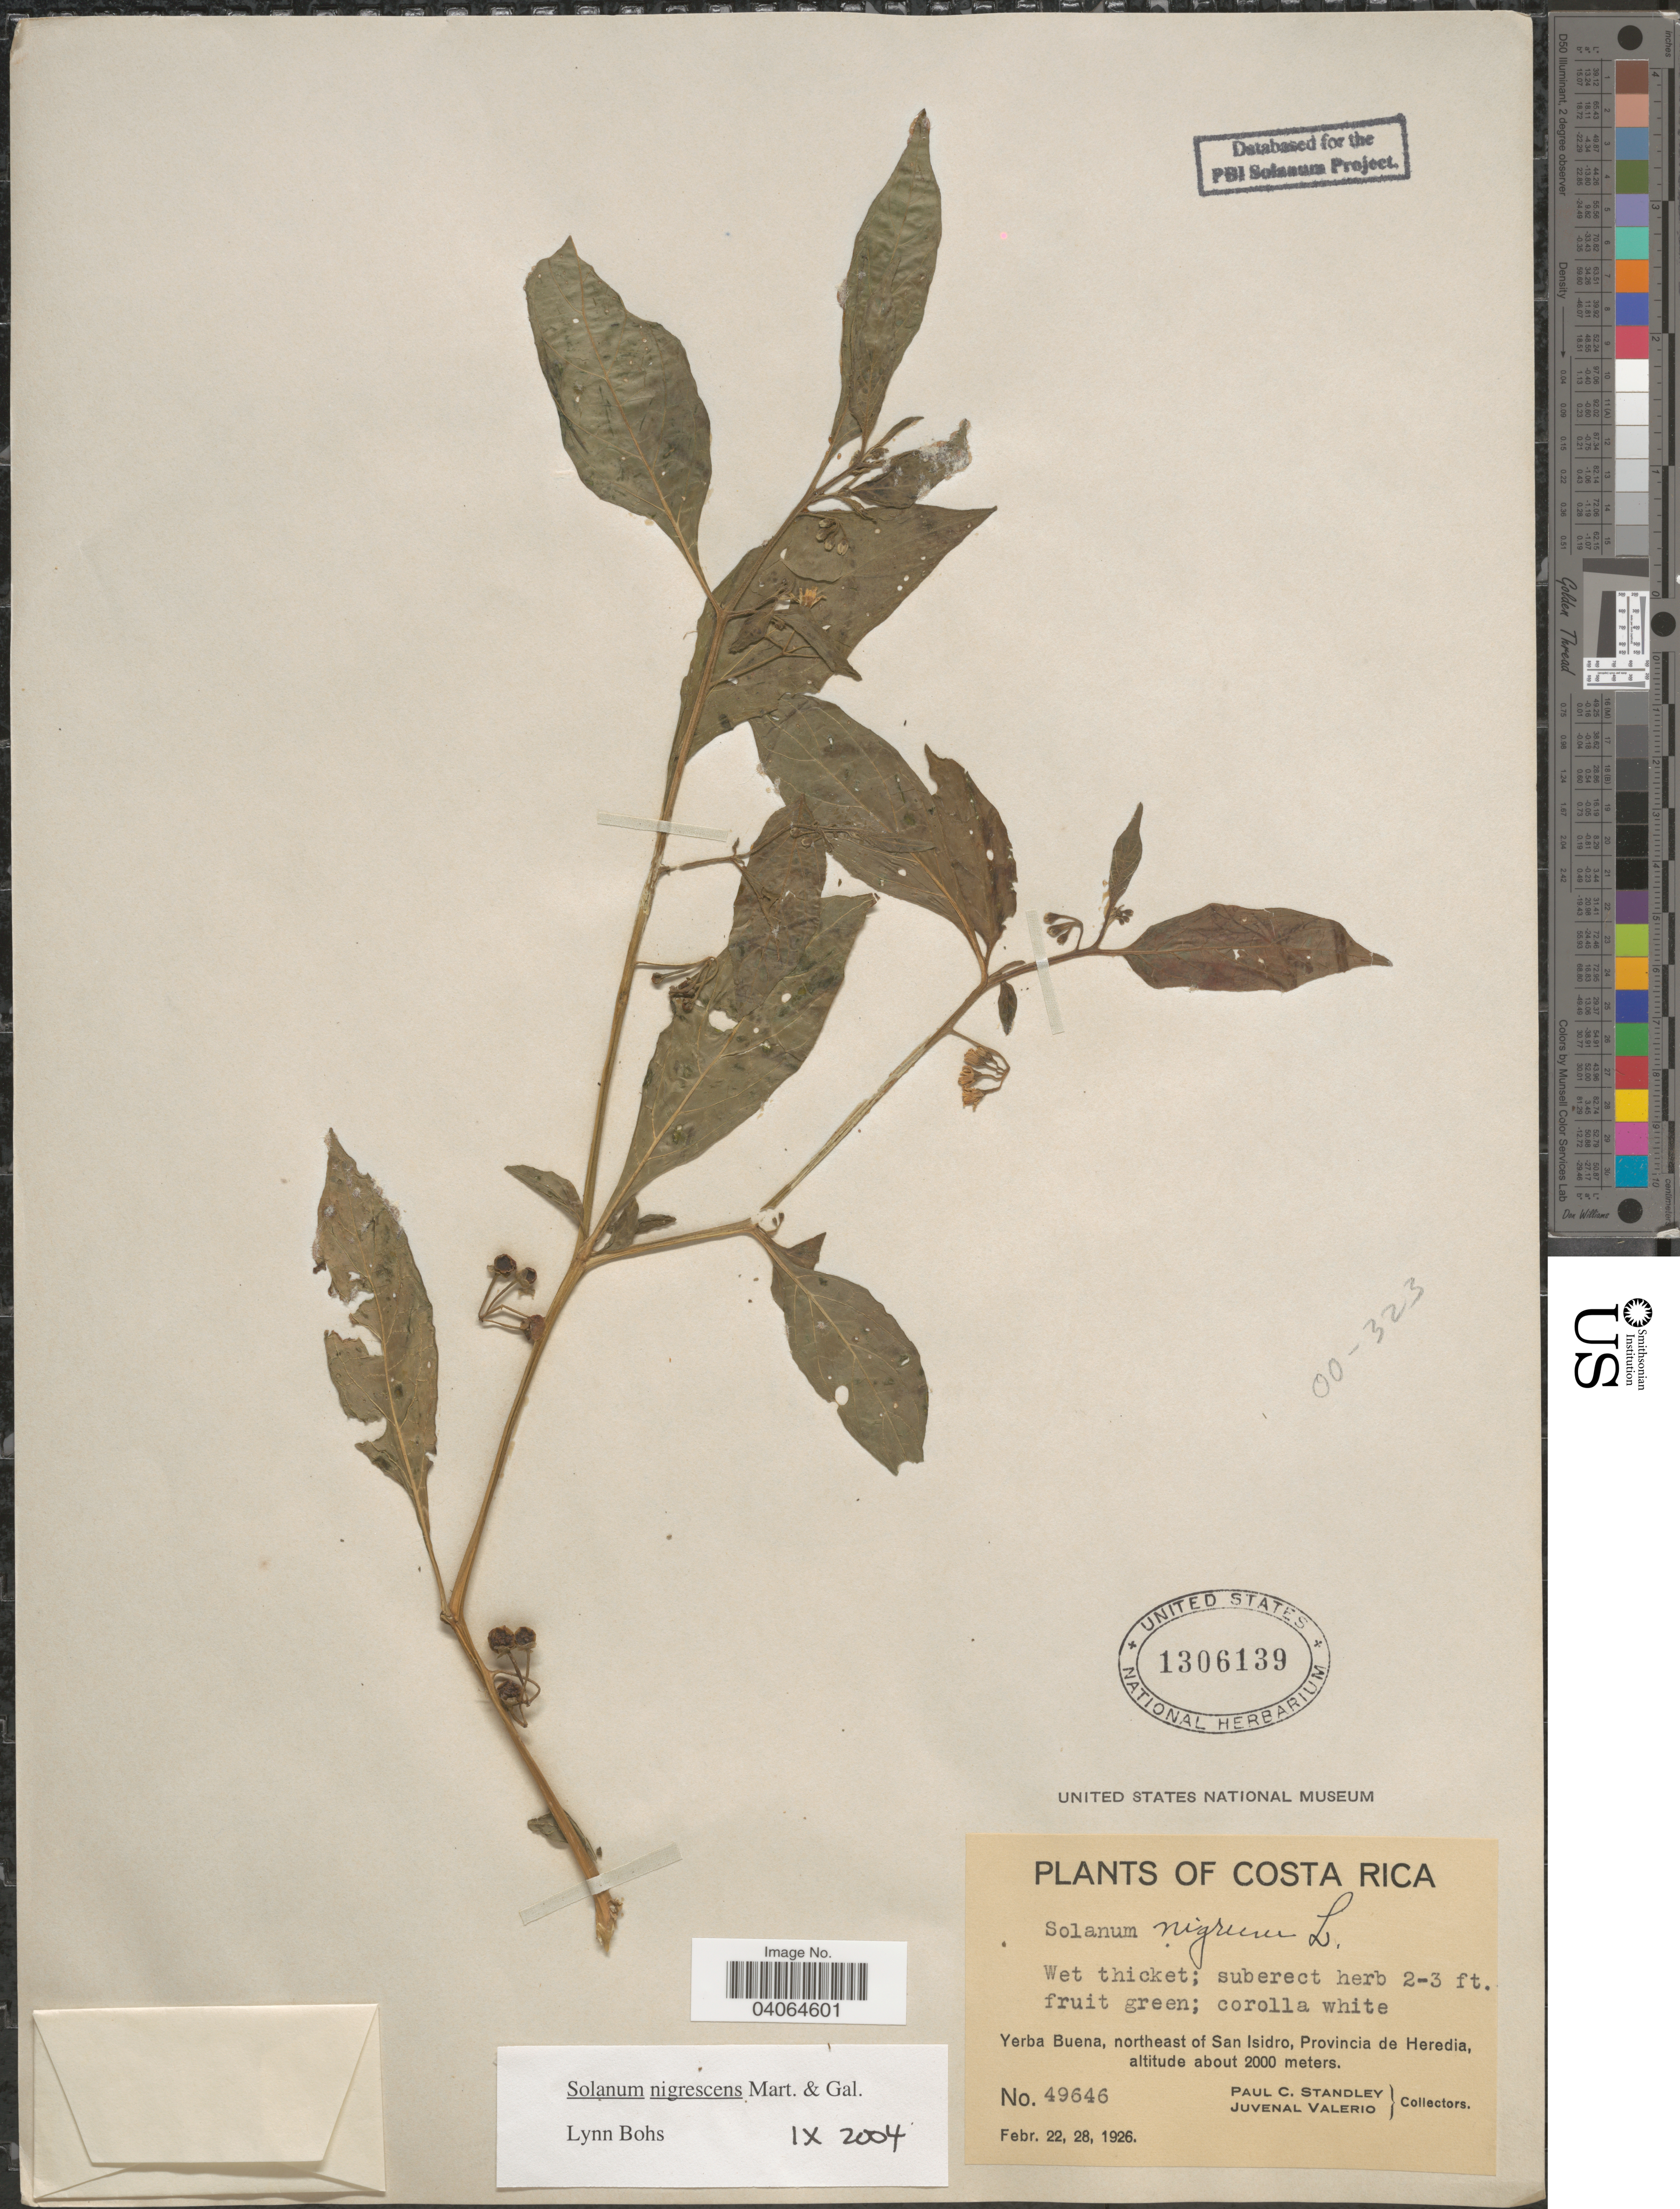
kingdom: Plantae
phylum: Tracheophyta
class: Magnoliopsida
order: Solanales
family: Solanaceae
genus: Solanum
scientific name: Solanum nigrescens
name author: M. Martens & Galeotti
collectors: P. C. Standley & J. Valerio R.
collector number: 49646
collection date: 1926-02-22/1926-02-28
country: Costa Rica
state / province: Heredia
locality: Yerba Buena, northeast of San Isidro.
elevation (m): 2000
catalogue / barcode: US 1306139